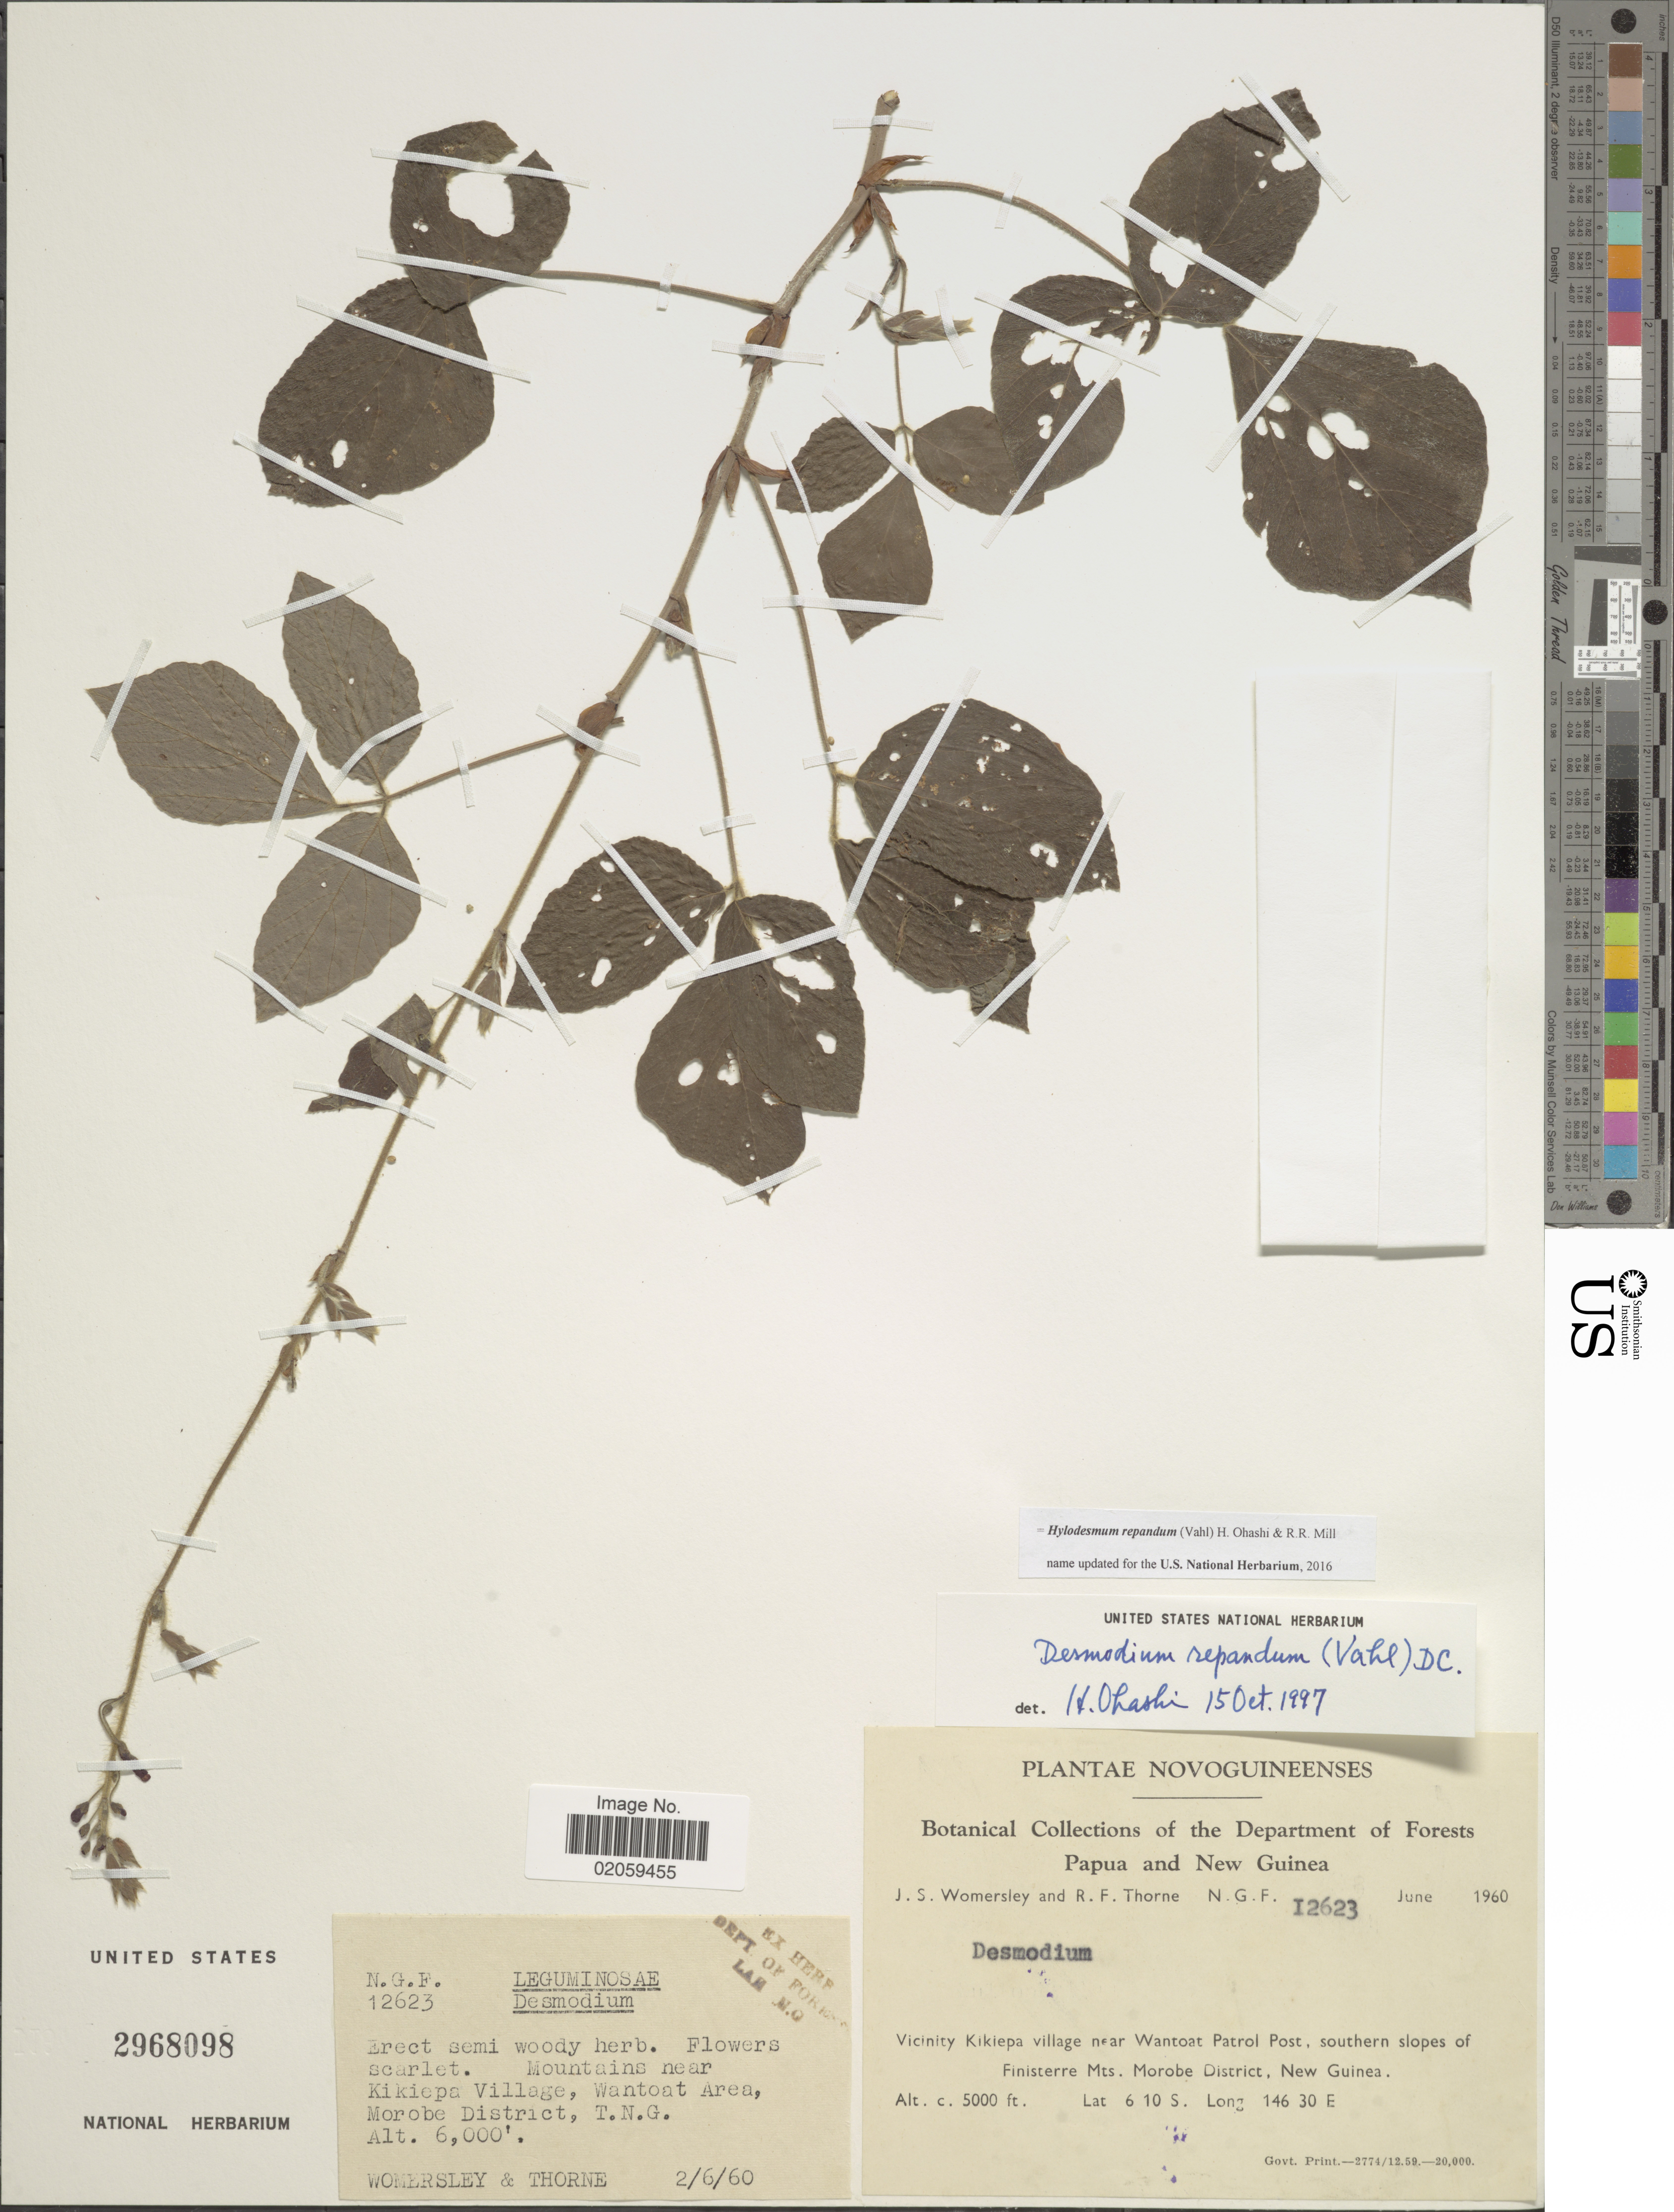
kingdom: Plantae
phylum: Tracheophyta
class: Magnoliopsida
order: Fabales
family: Fabaceae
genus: Hylodesmum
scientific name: Hylodesmum repandum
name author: (Vahl) H. Ohashi & R.R. Mill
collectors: J. S. Womersley & R. F. Thorne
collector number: NGF 12623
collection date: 1960-06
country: Papua New Guinea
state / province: Morobe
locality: Novoguineenses, Papua and New Guinea, Vicinity Kikiepa village near Wantoat Patrol Post, southern slopes of Finisterre Mts.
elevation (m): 1524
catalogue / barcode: US 2968098